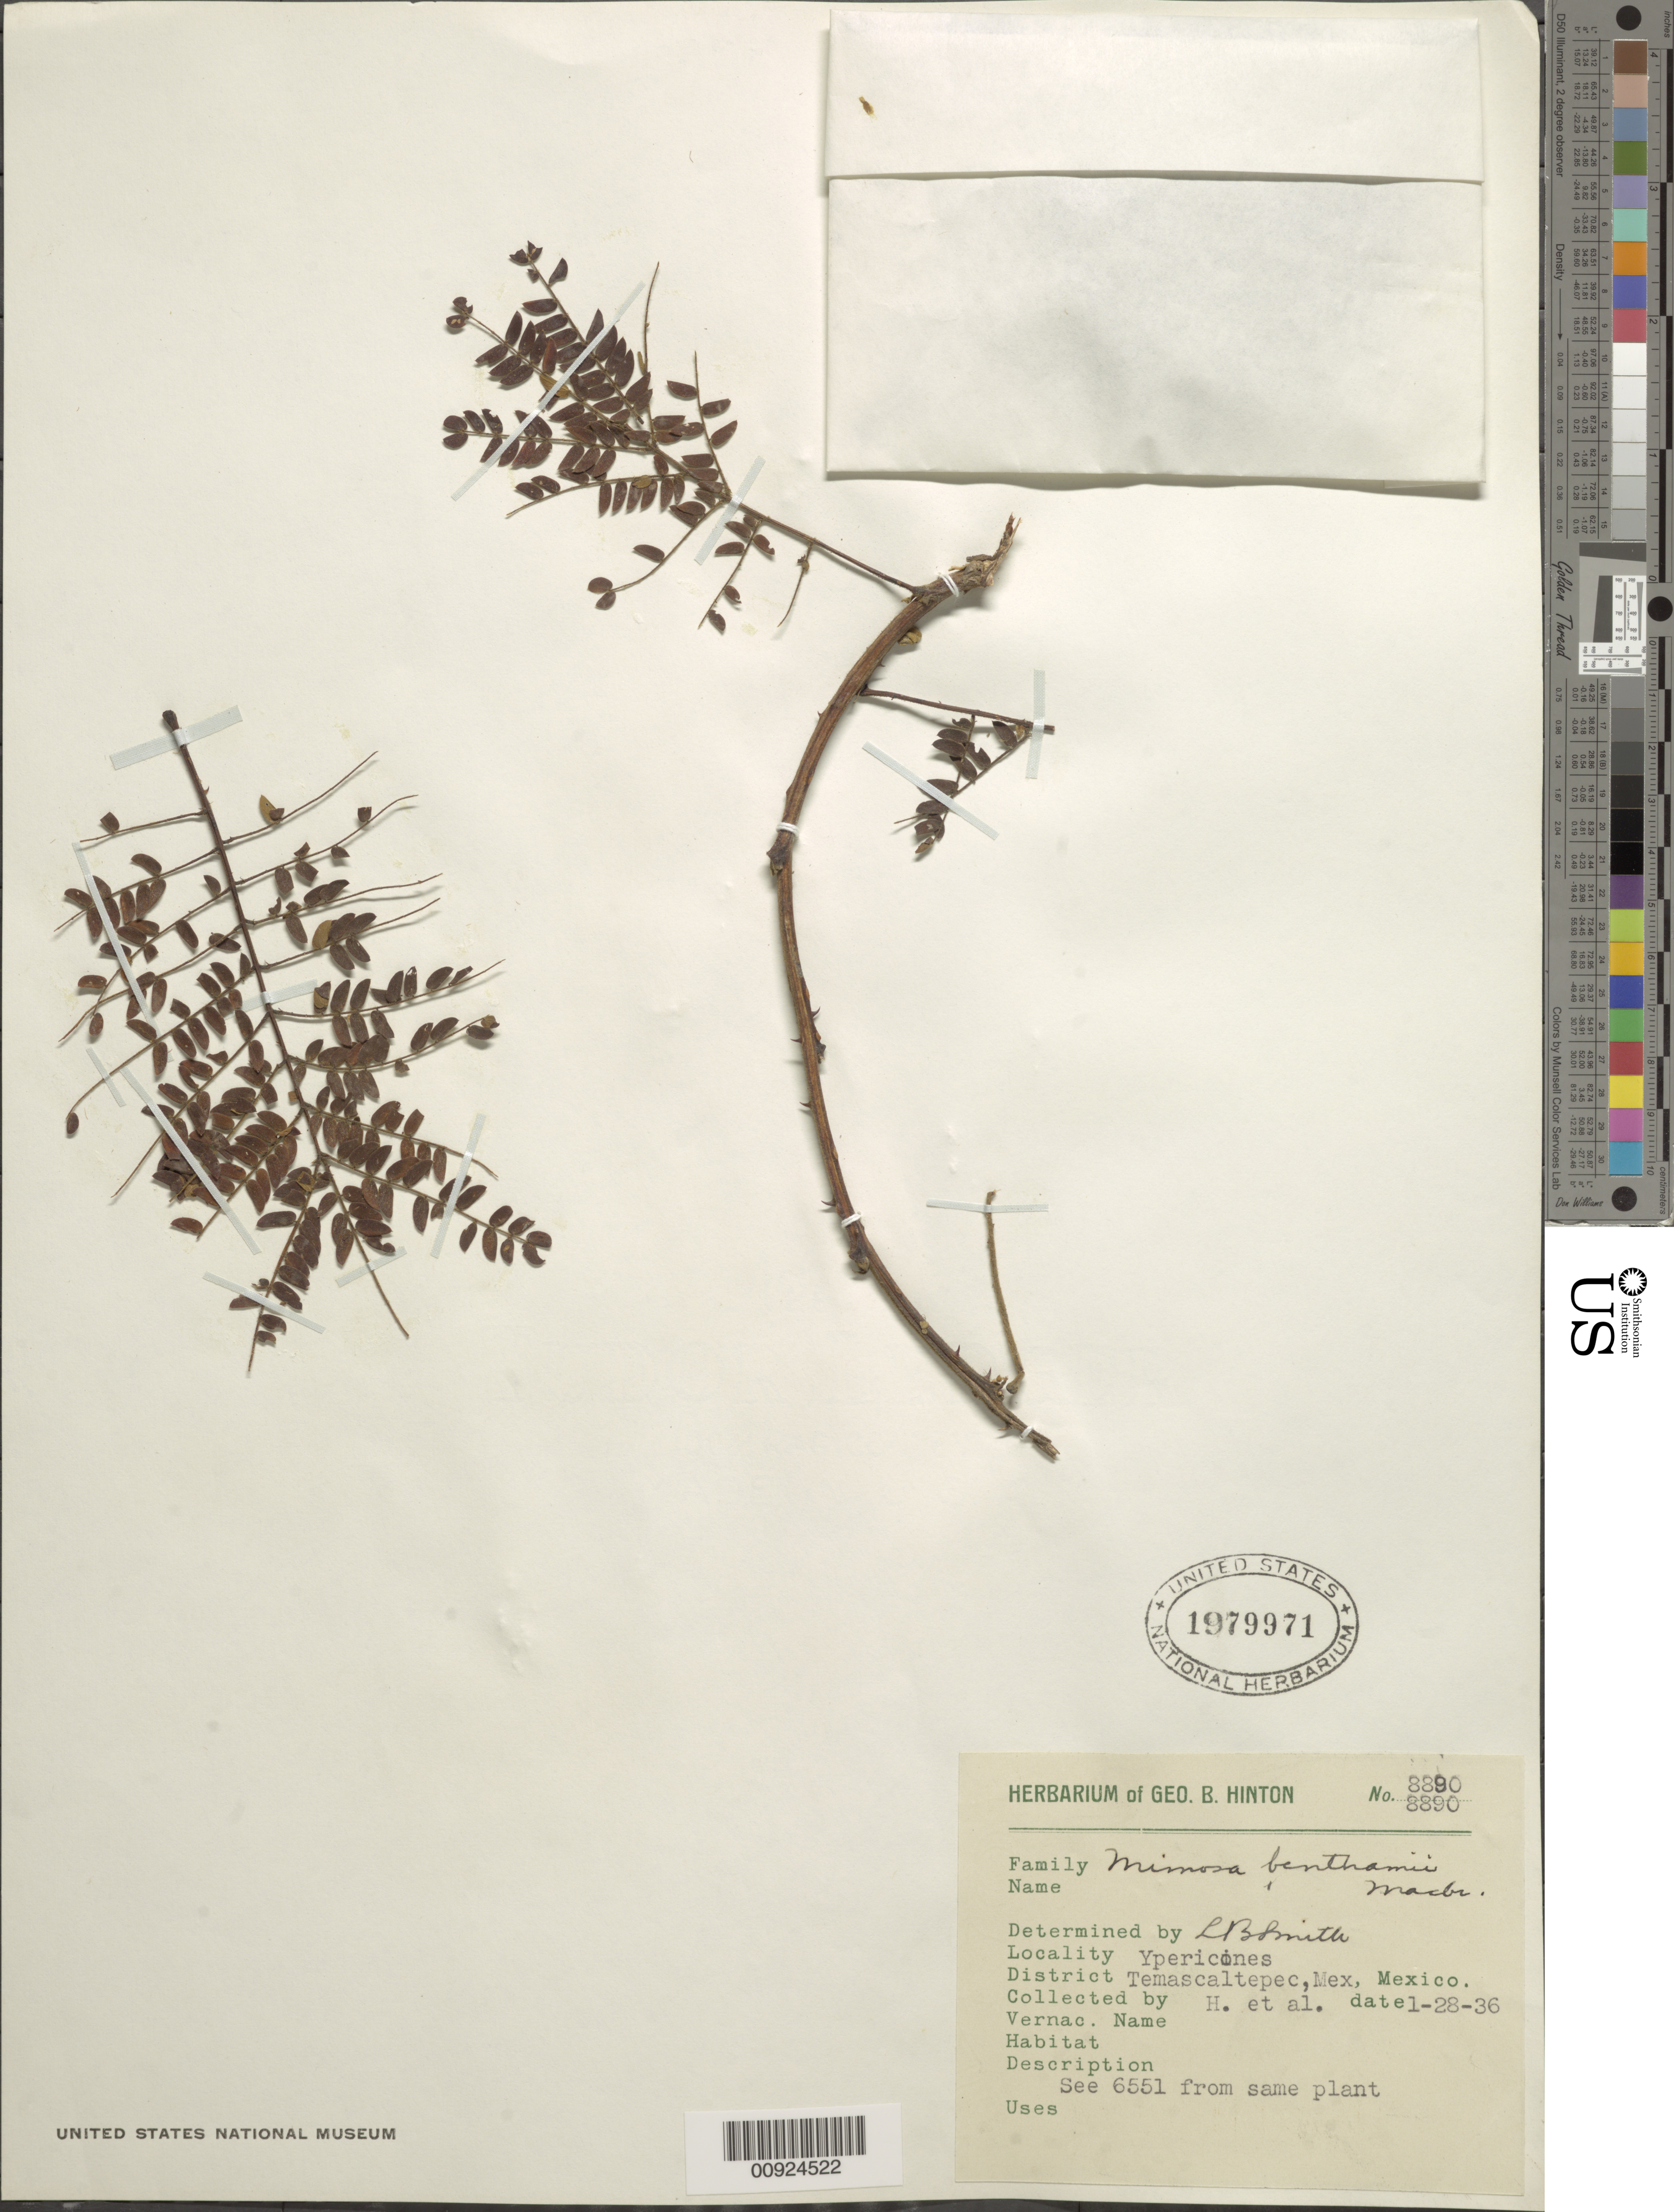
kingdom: Plantae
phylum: Tracheophyta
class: Magnoliopsida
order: Fabales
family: Fabaceae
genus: Mimosa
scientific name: Mimosa benthamii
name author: J.F. Macbr.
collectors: G. B. Hinton & et al.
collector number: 8890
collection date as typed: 28 Jan 1936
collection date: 1936-01-28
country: Mexico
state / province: México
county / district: Temascaltepec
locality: Ypericones, District of Temascaltepec, State of Mexico.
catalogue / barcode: US 1979971